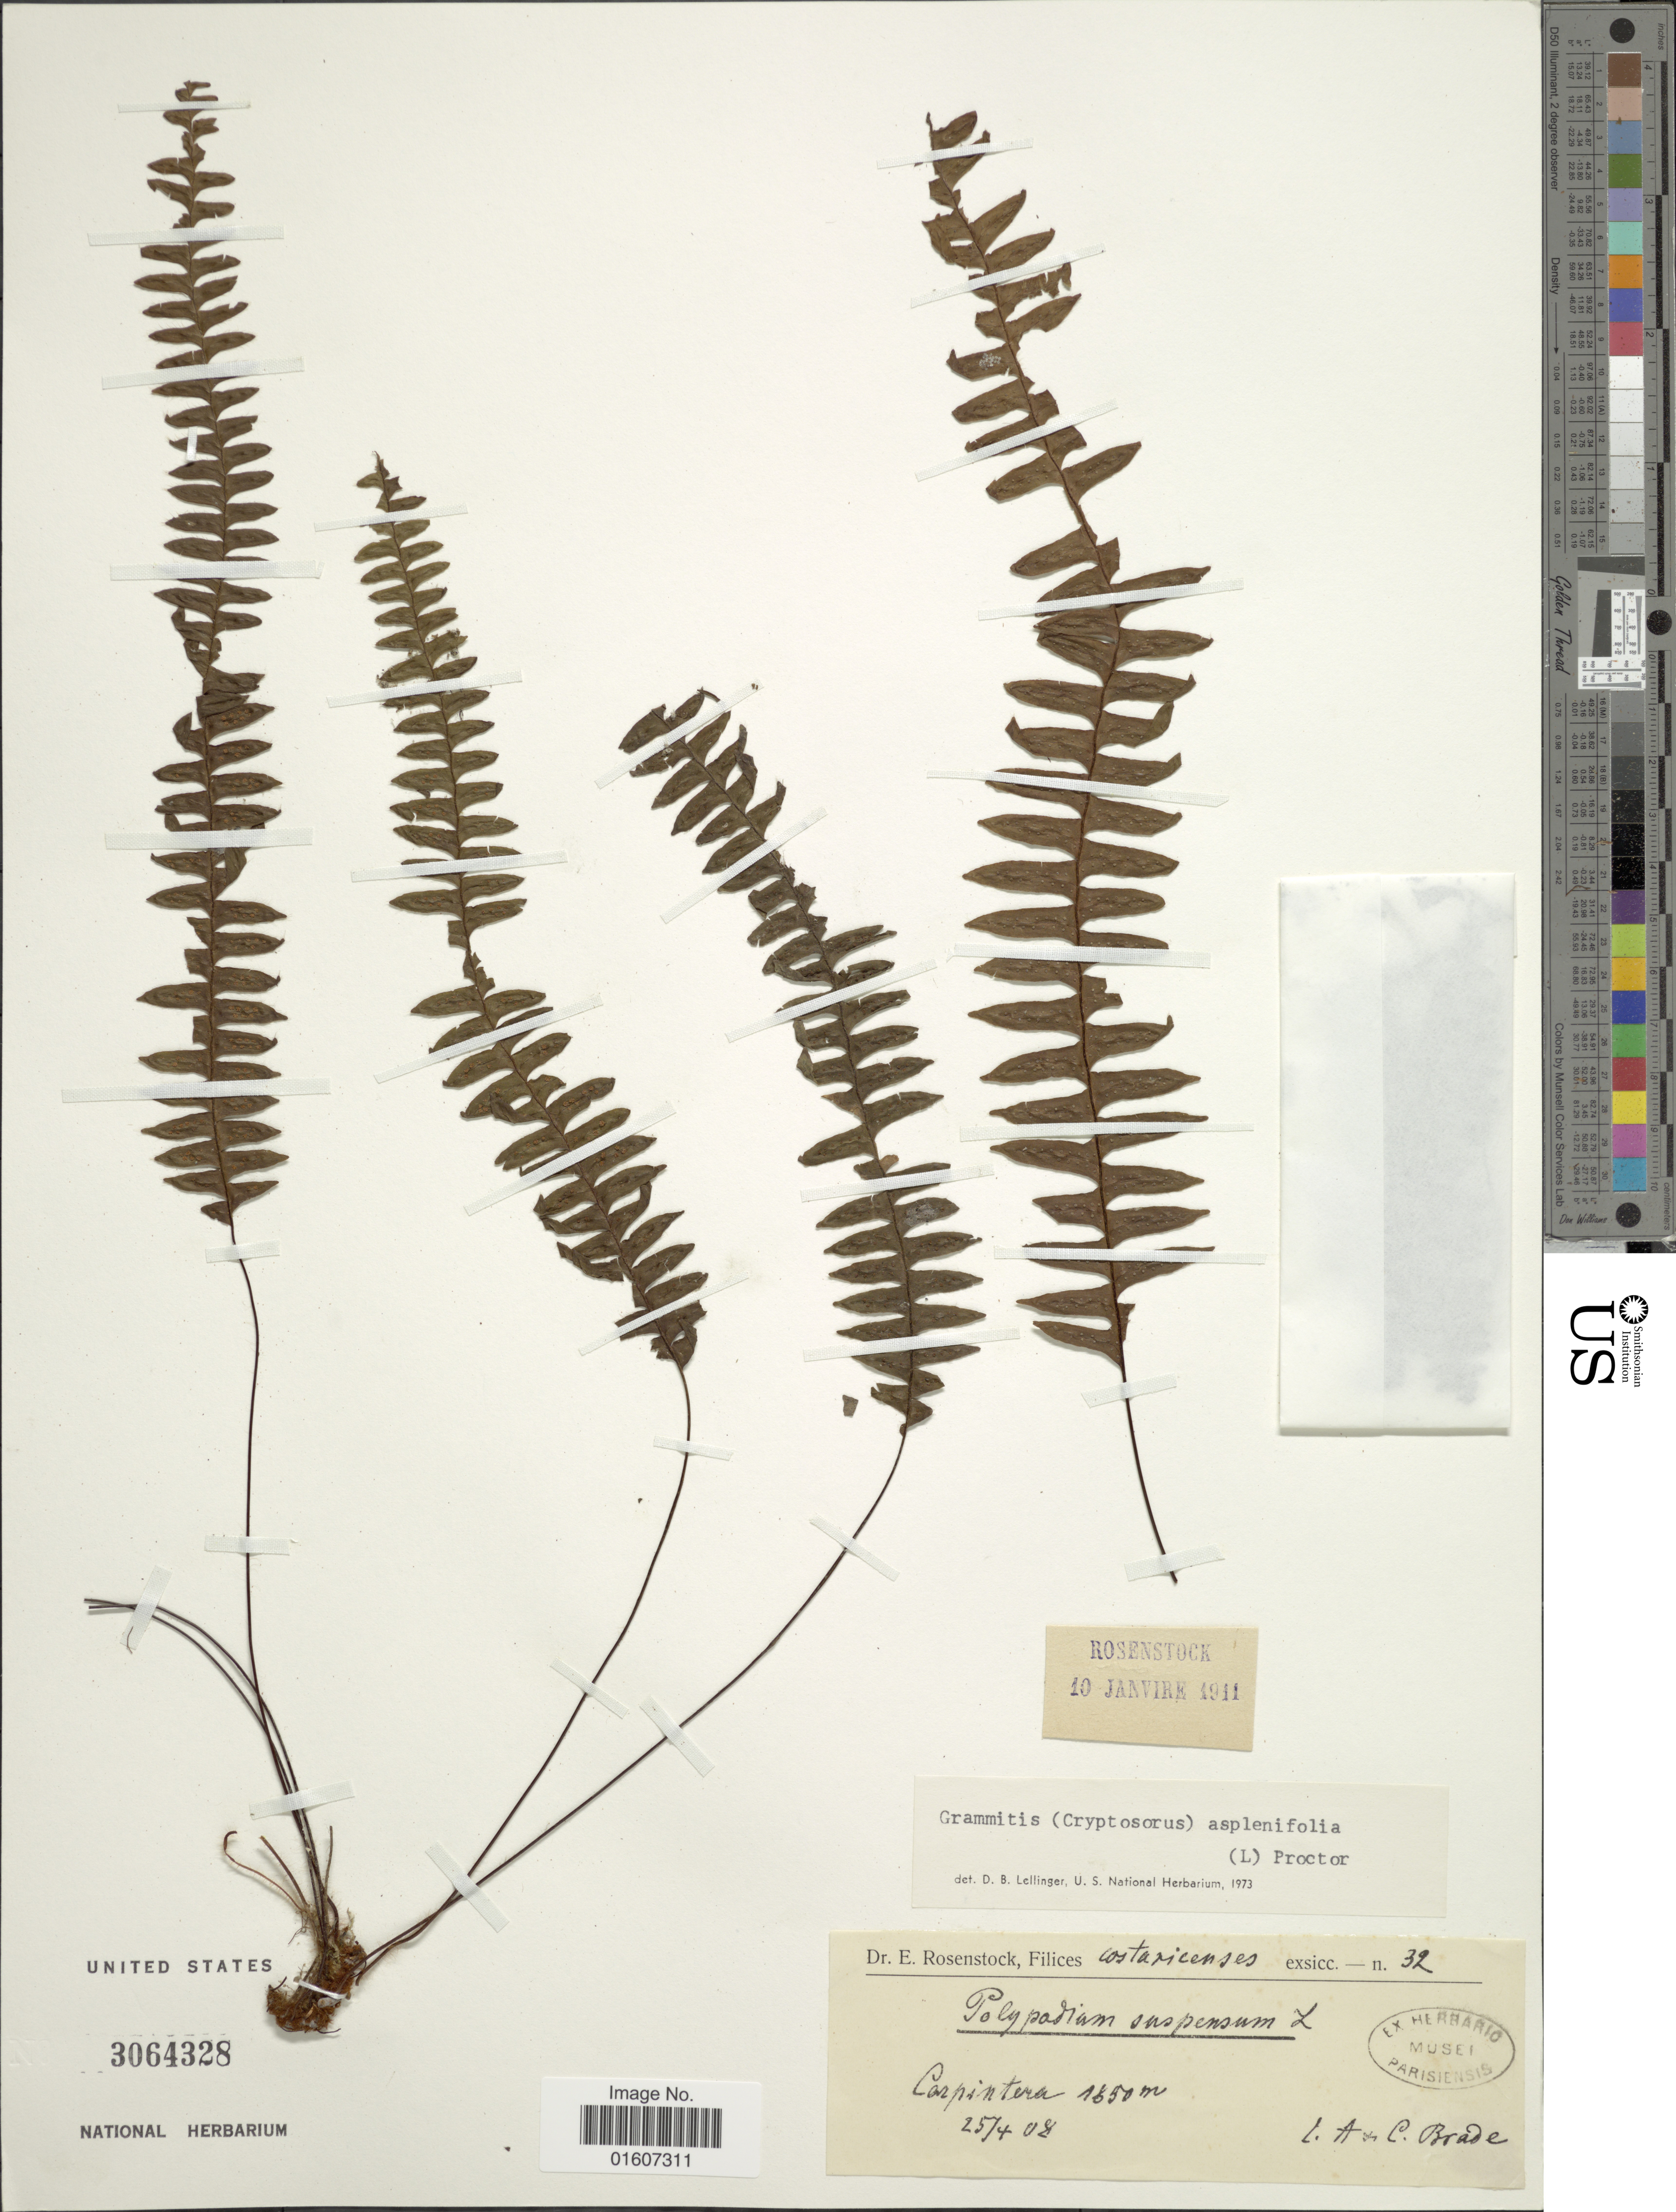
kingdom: Plantae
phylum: Tracheophyta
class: Polypodiopsida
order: Polypodiales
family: Polypodiaceae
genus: Terpsichore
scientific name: Terpsichore asplenifolia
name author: (L.) A.R. Sm.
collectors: A. Brade & C. Brade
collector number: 32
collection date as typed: Transcribed d/m/y: 25/4/8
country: Costa Rica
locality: Carpintera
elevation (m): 1650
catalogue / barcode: US 3064328